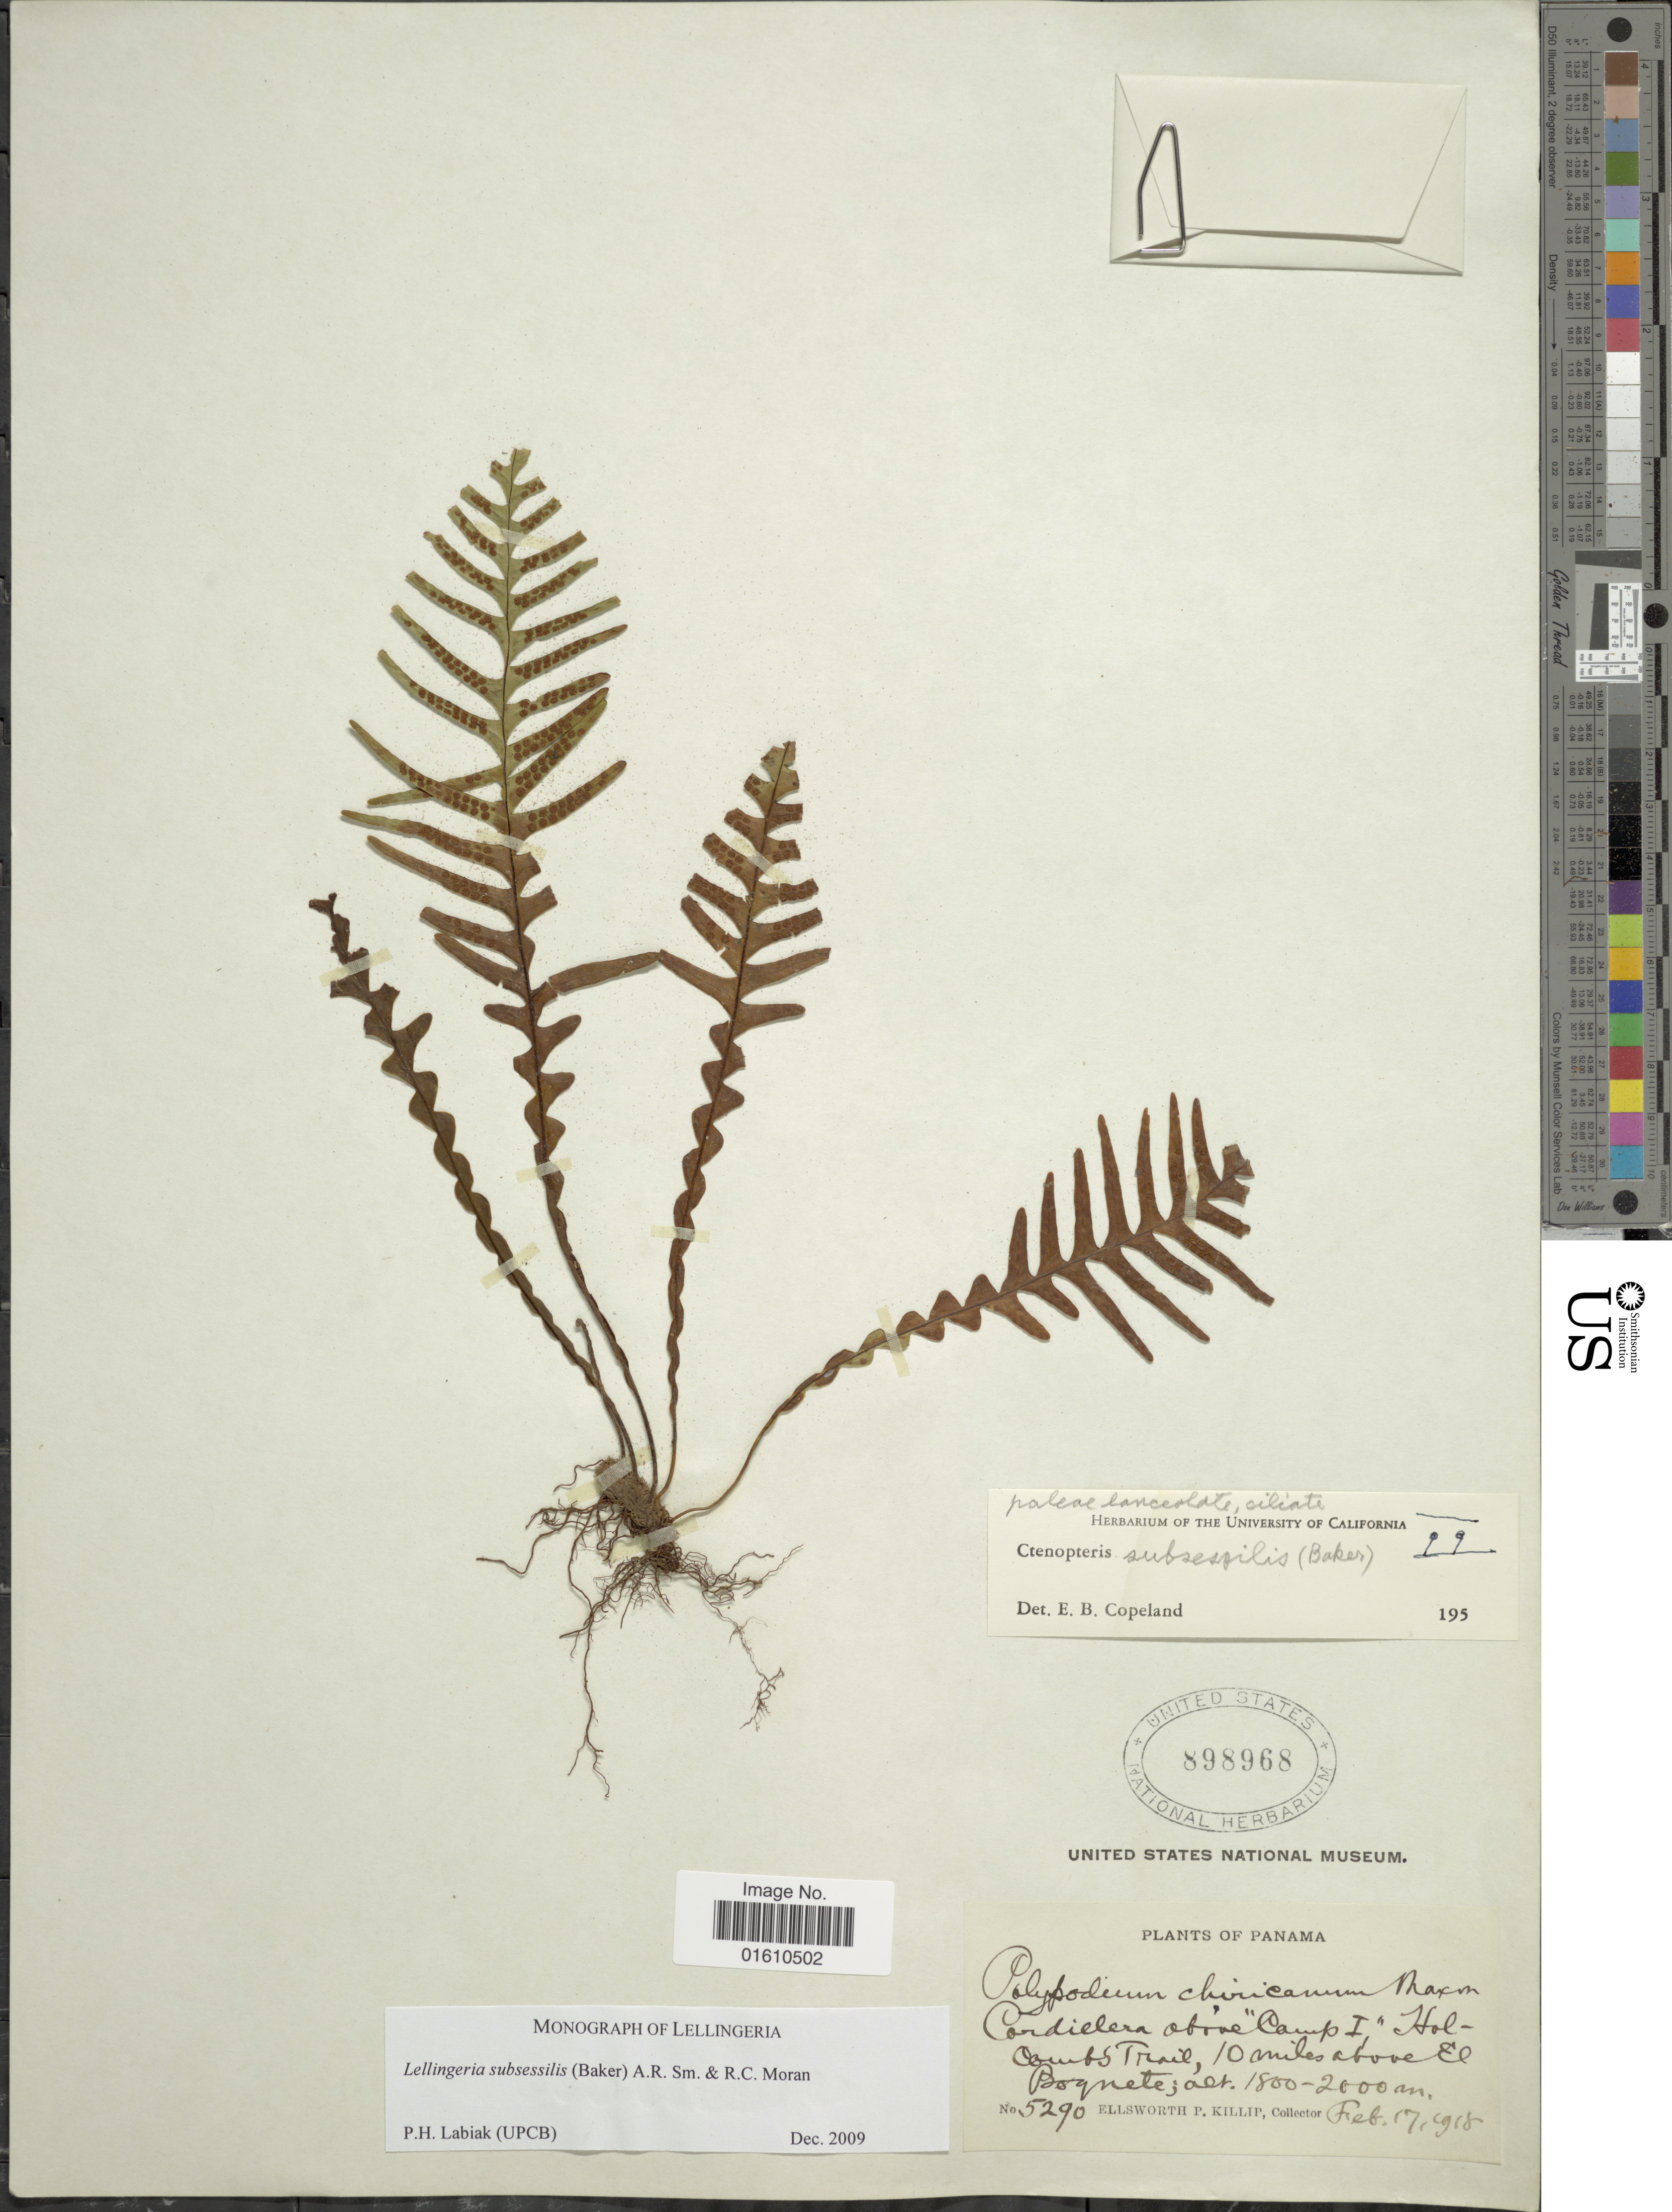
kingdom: Plantae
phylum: Tracheophyta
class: Polypodiopsida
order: Polypodiales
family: Polypodiaceae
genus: Lellingeria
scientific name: Lellingeria subsessilis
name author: (Baker) A.R. Sm. & R.C. Moran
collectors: E. P. Killip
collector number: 5290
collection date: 1918-02-17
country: Panama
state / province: Chiriqui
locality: Cordillera above "Camp I", Holcomb's Trail, 10 miles above El Boquete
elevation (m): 1800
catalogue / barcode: US 898968